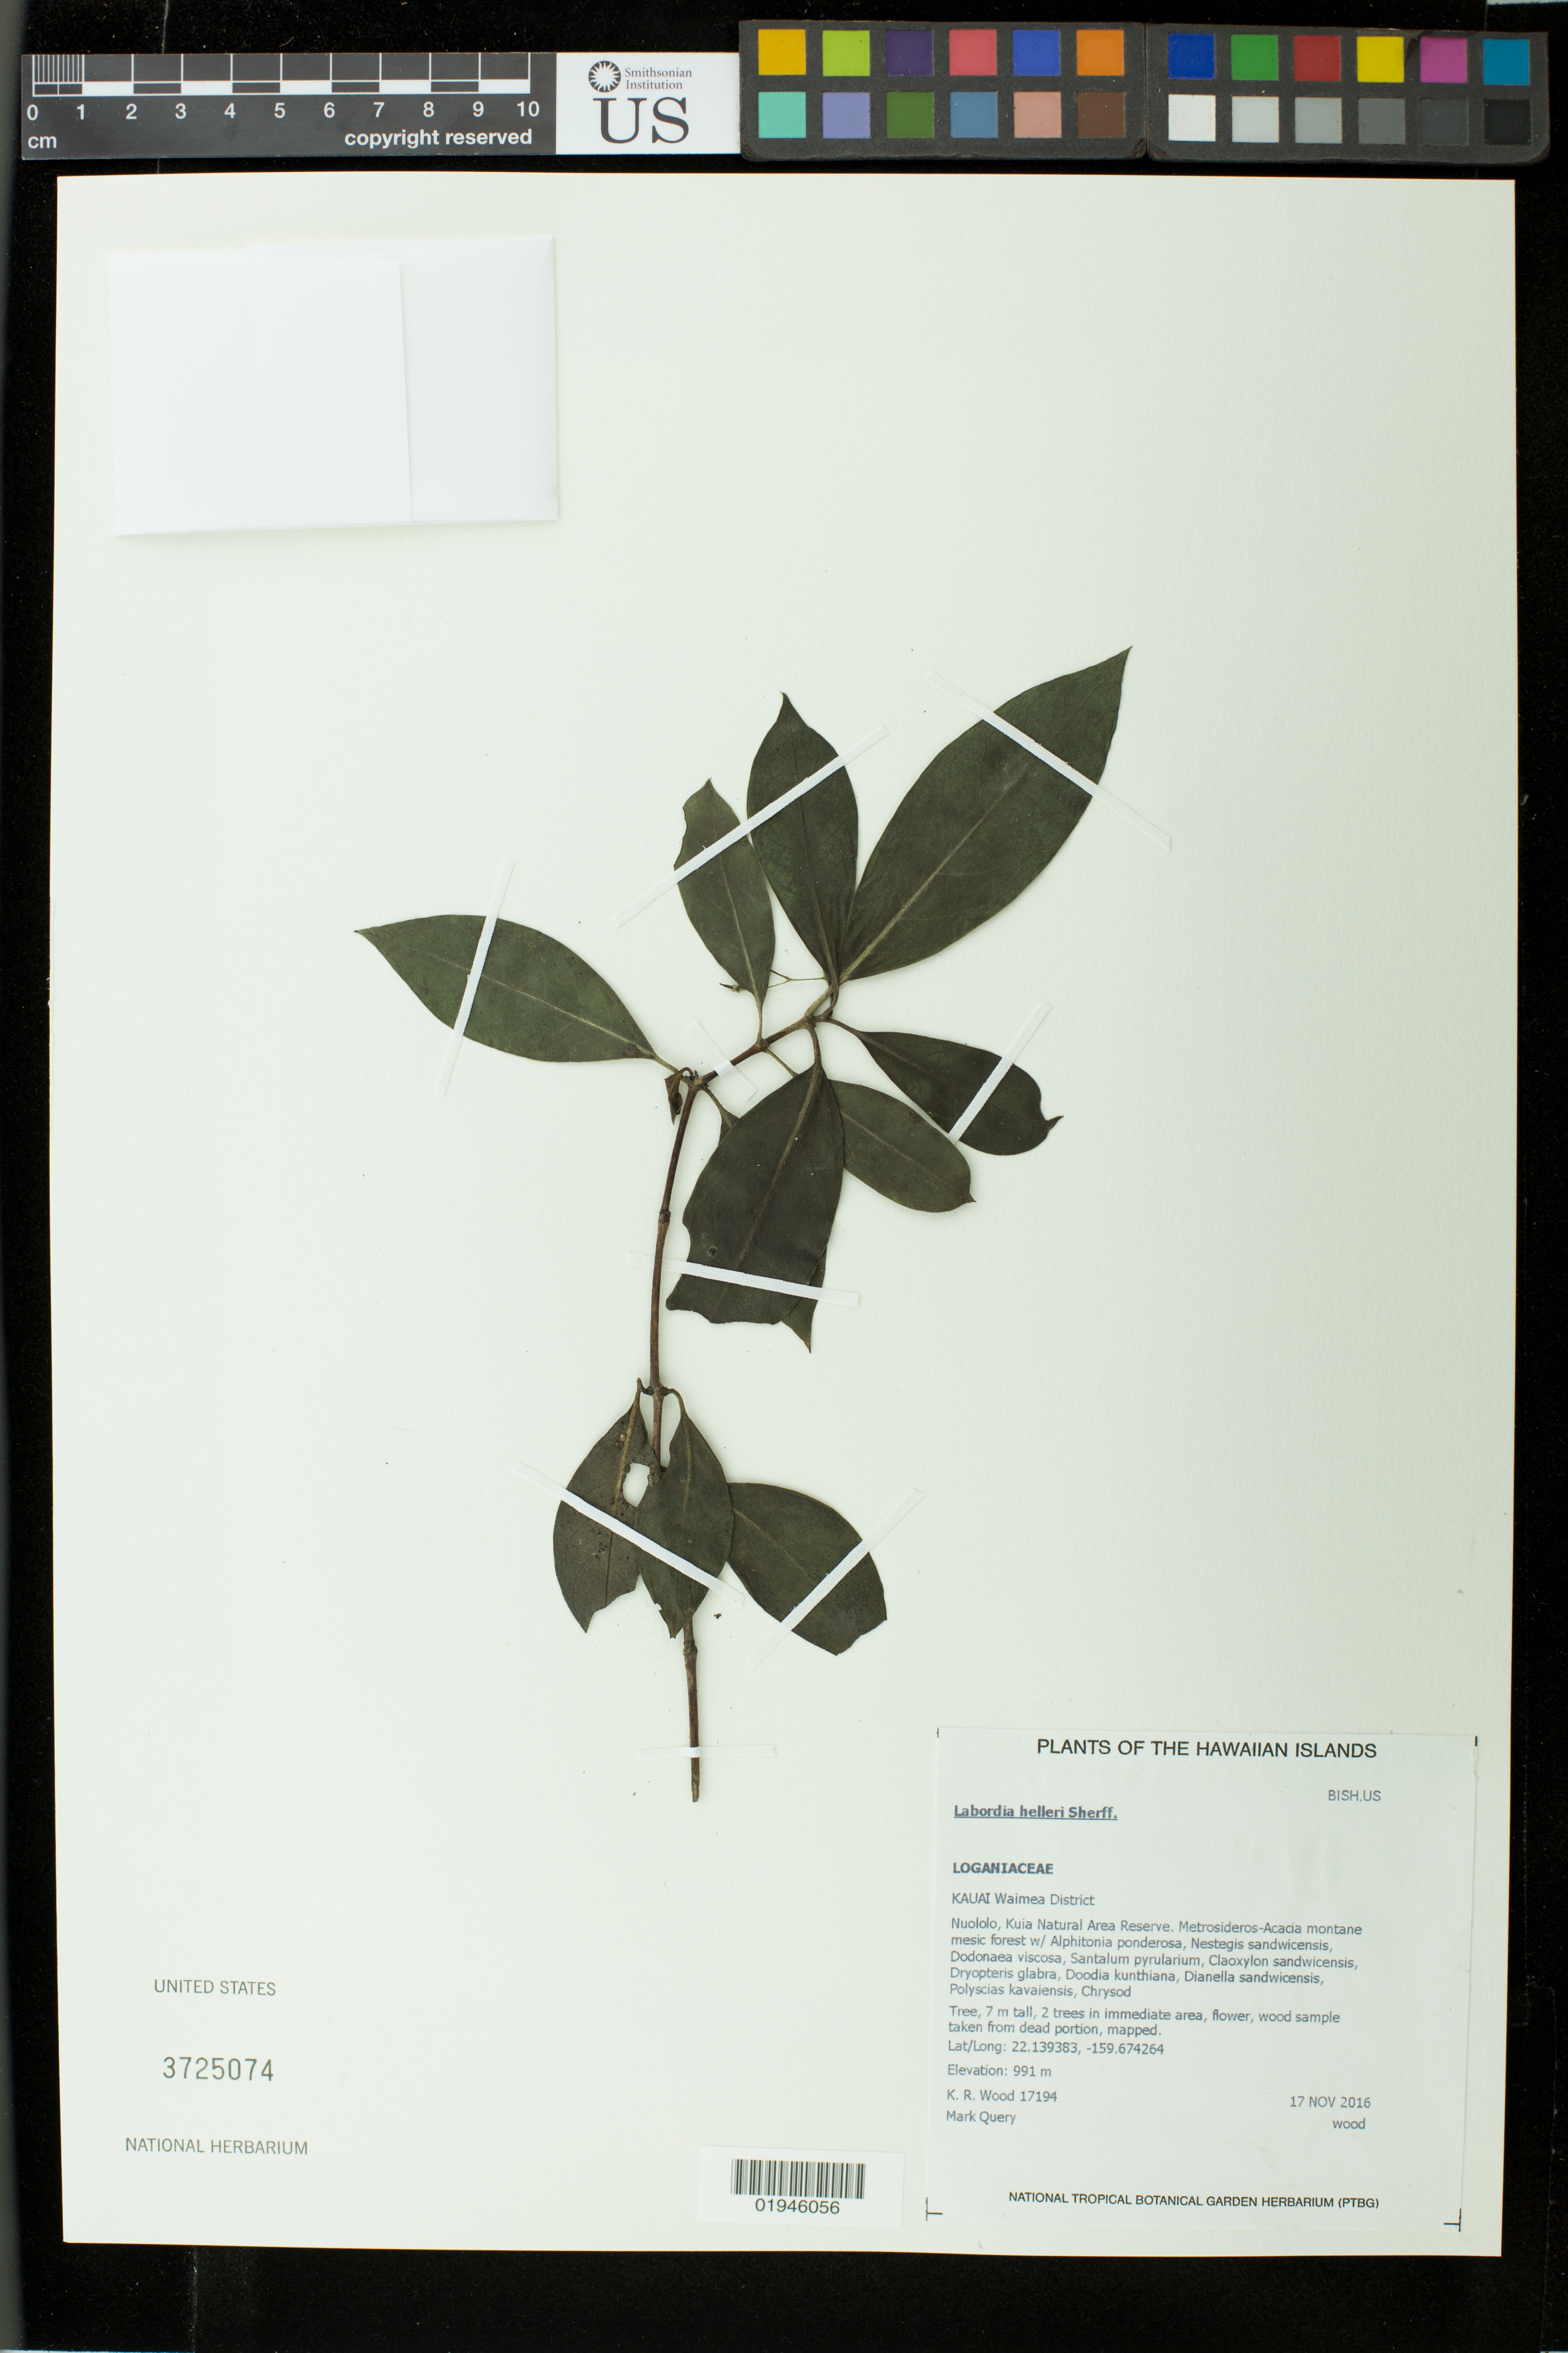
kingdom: Plantae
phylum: Tracheophyta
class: Magnoliopsida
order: Gentianales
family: Loganiaceae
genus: Geniostoma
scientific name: Geniostoma helleri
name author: (Sherff) Byng & Christenh.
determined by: Wagner, W. L., (BOT), Smithsonian Institution - National Museum of Natural History (UNITED STATES)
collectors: K. R. Wood & M. Query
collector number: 17194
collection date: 2016-11-17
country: United States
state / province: Hawaii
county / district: Kauai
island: Kaua'i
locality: Waimea District, Nuololol, Kuia Natural Area Reserve.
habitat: Montane mesic forest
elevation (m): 991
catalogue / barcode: US 3725074